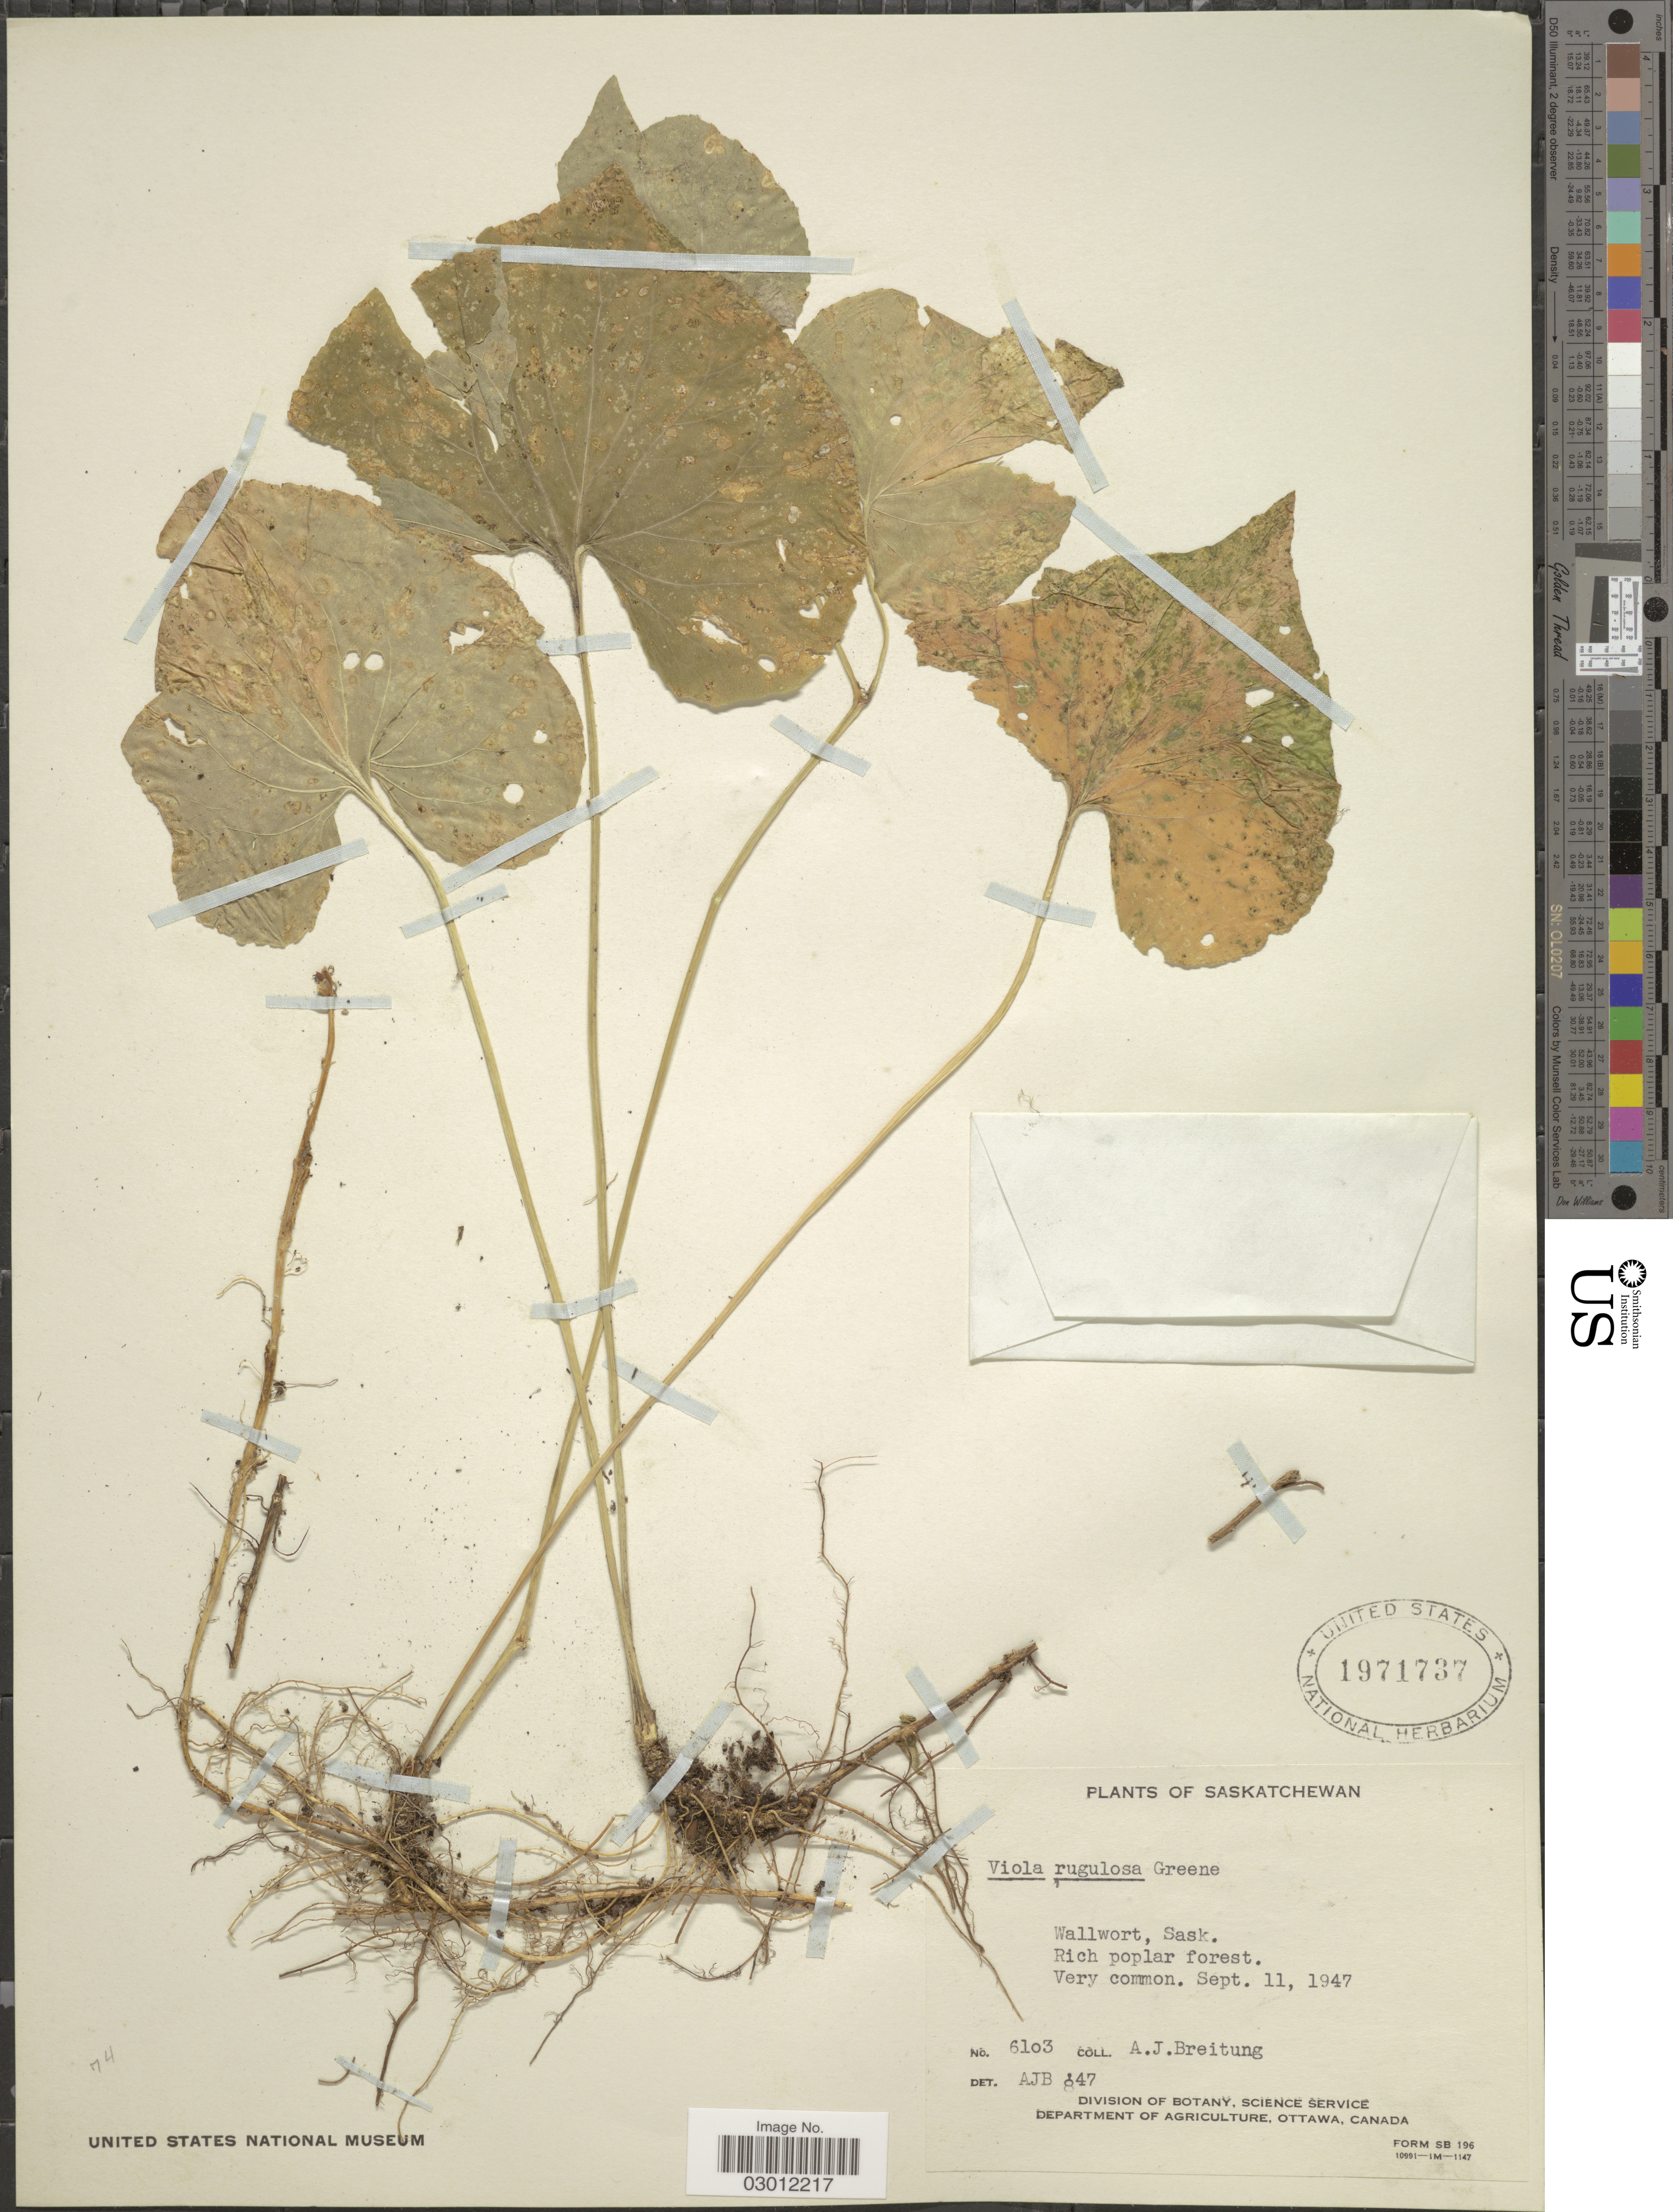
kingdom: Plantae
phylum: Tracheophyta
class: Magnoliopsida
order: Malpighiales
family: Violaceae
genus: Viola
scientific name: Viola canadensis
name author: L.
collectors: A. Breitung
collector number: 6103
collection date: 1947-09-11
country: Canada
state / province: Saskatchewan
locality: Wallwort.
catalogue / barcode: US 1971737